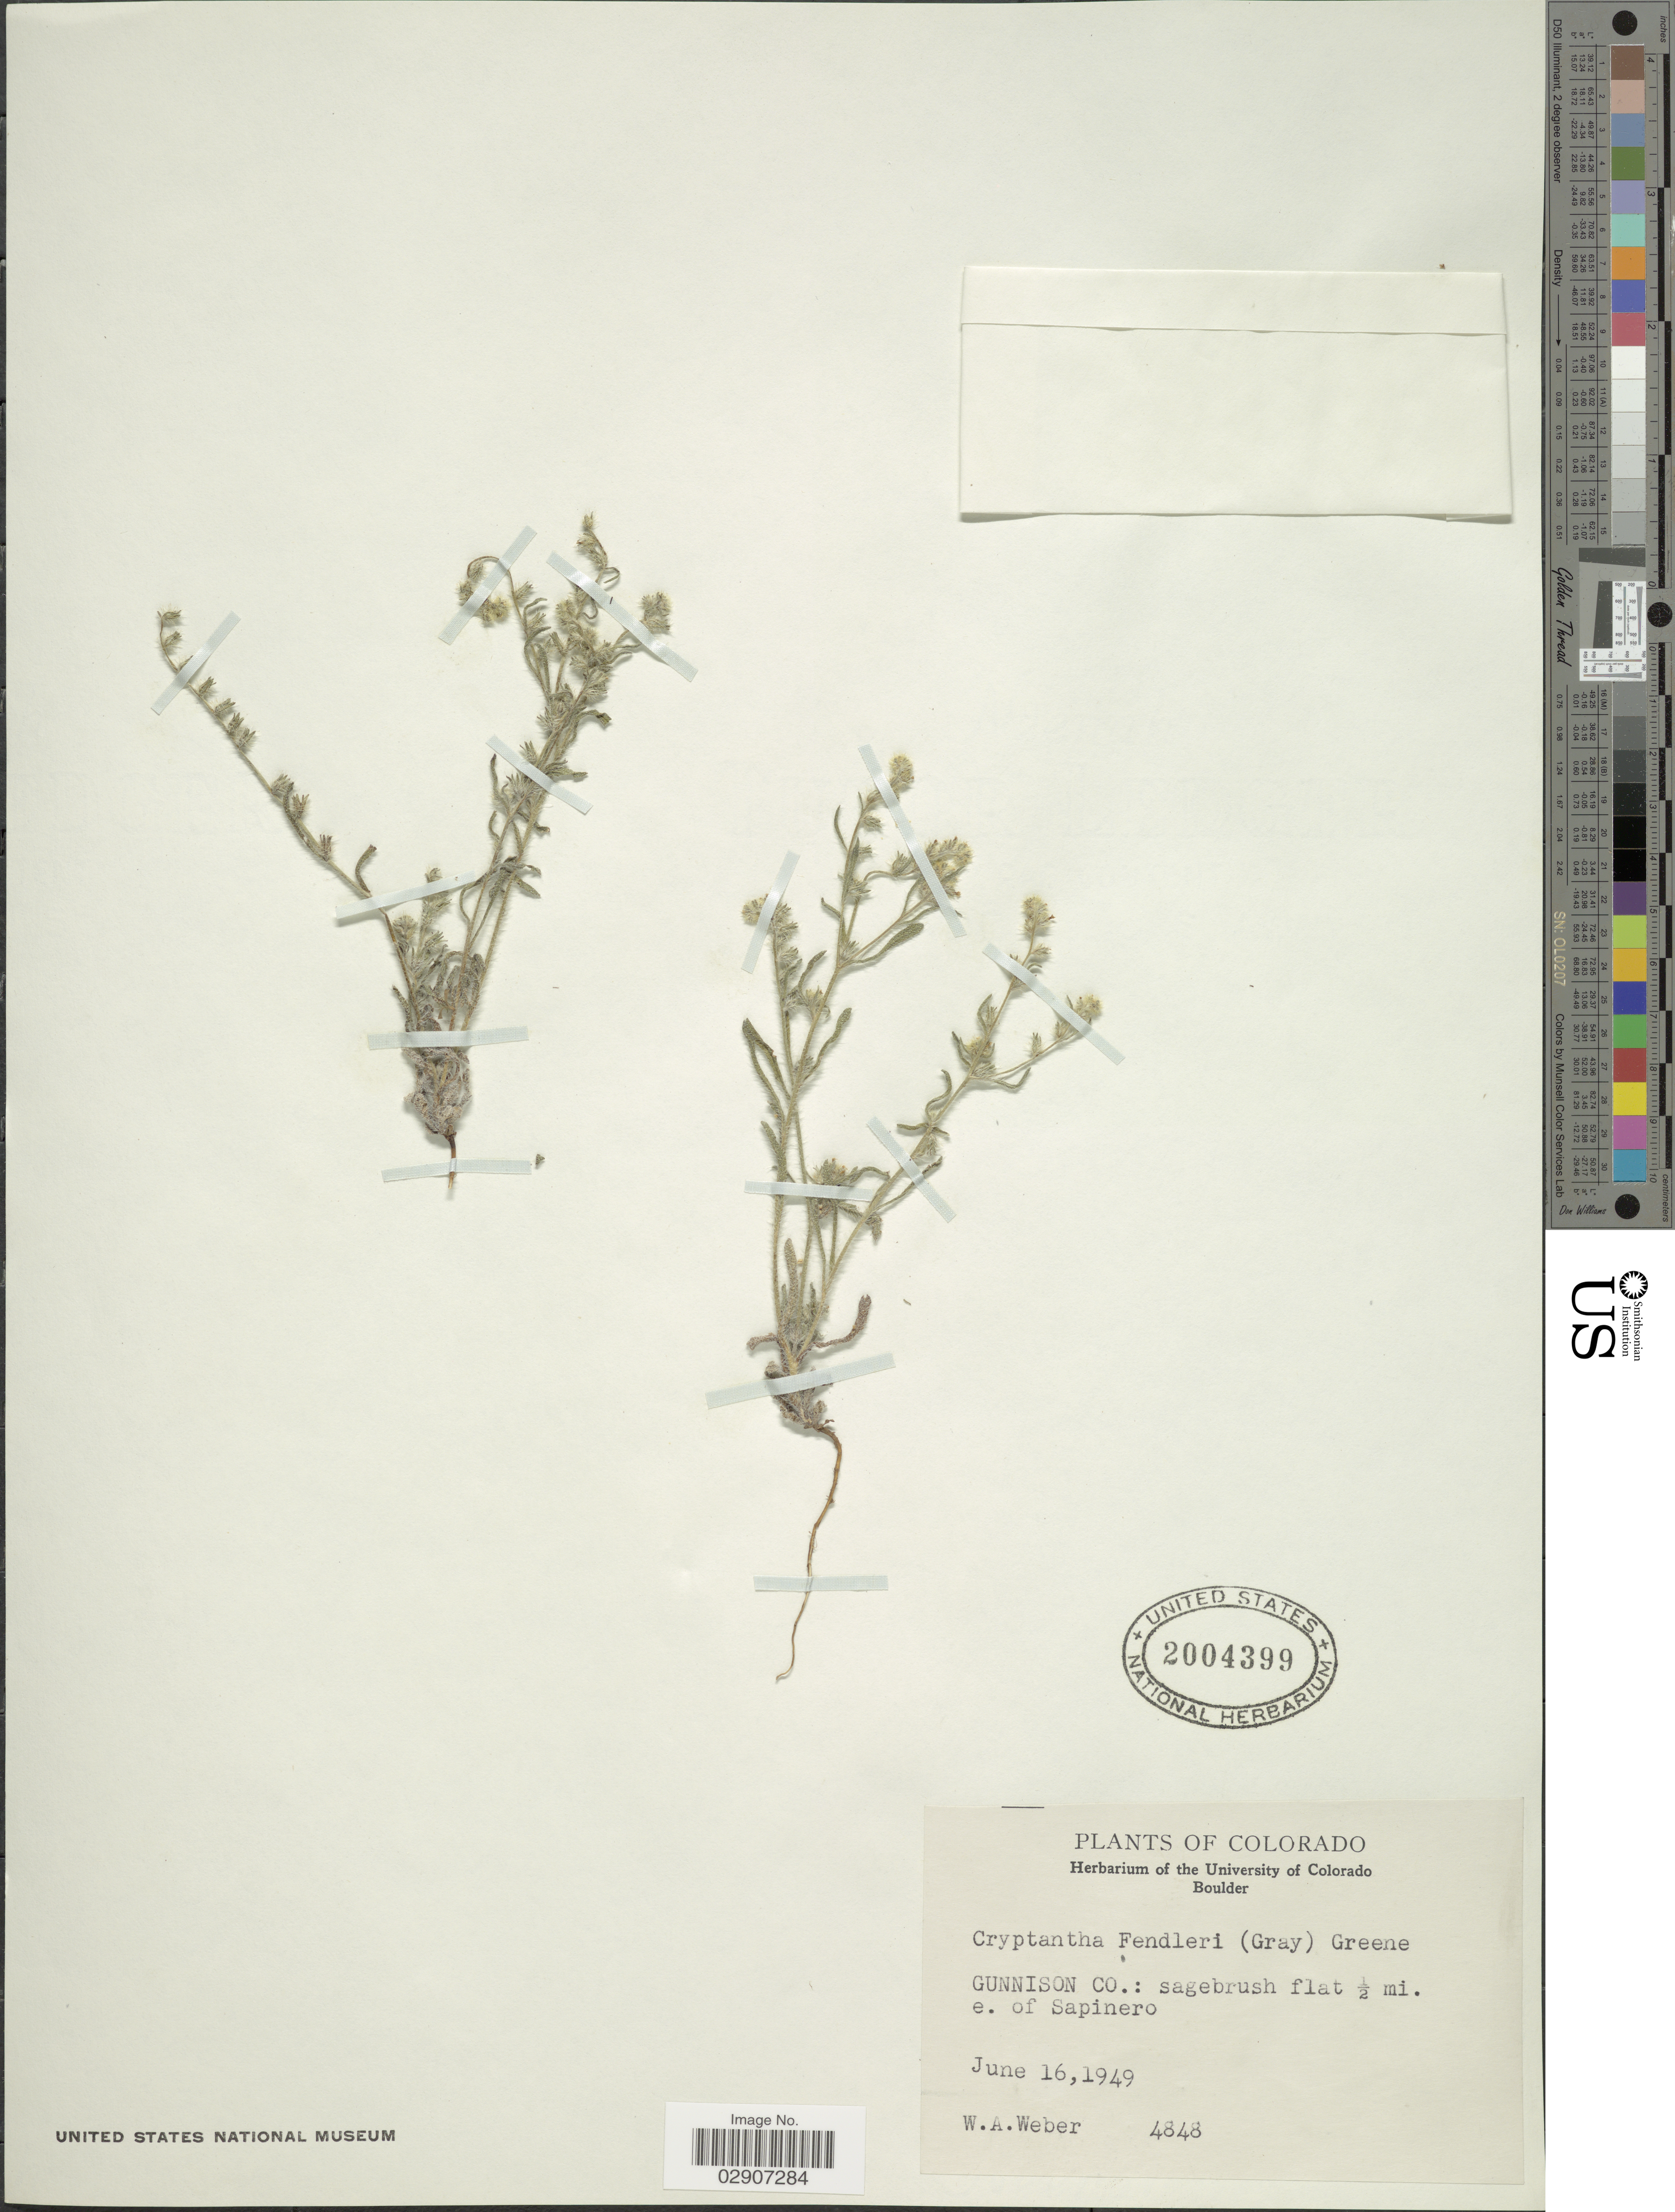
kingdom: Plantae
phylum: Tracheophyta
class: Magnoliopsida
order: Boraginales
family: Boraginaceae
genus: Cryptantha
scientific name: Cryptantha fendleri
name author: (A. Gray) Greene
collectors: W. A. Weber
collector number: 4848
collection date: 1949-06-16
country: United States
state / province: Colorado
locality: Gunnison Co.: sagebrush flat ½ mi. e. of Sapinero.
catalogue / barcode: US 2004399